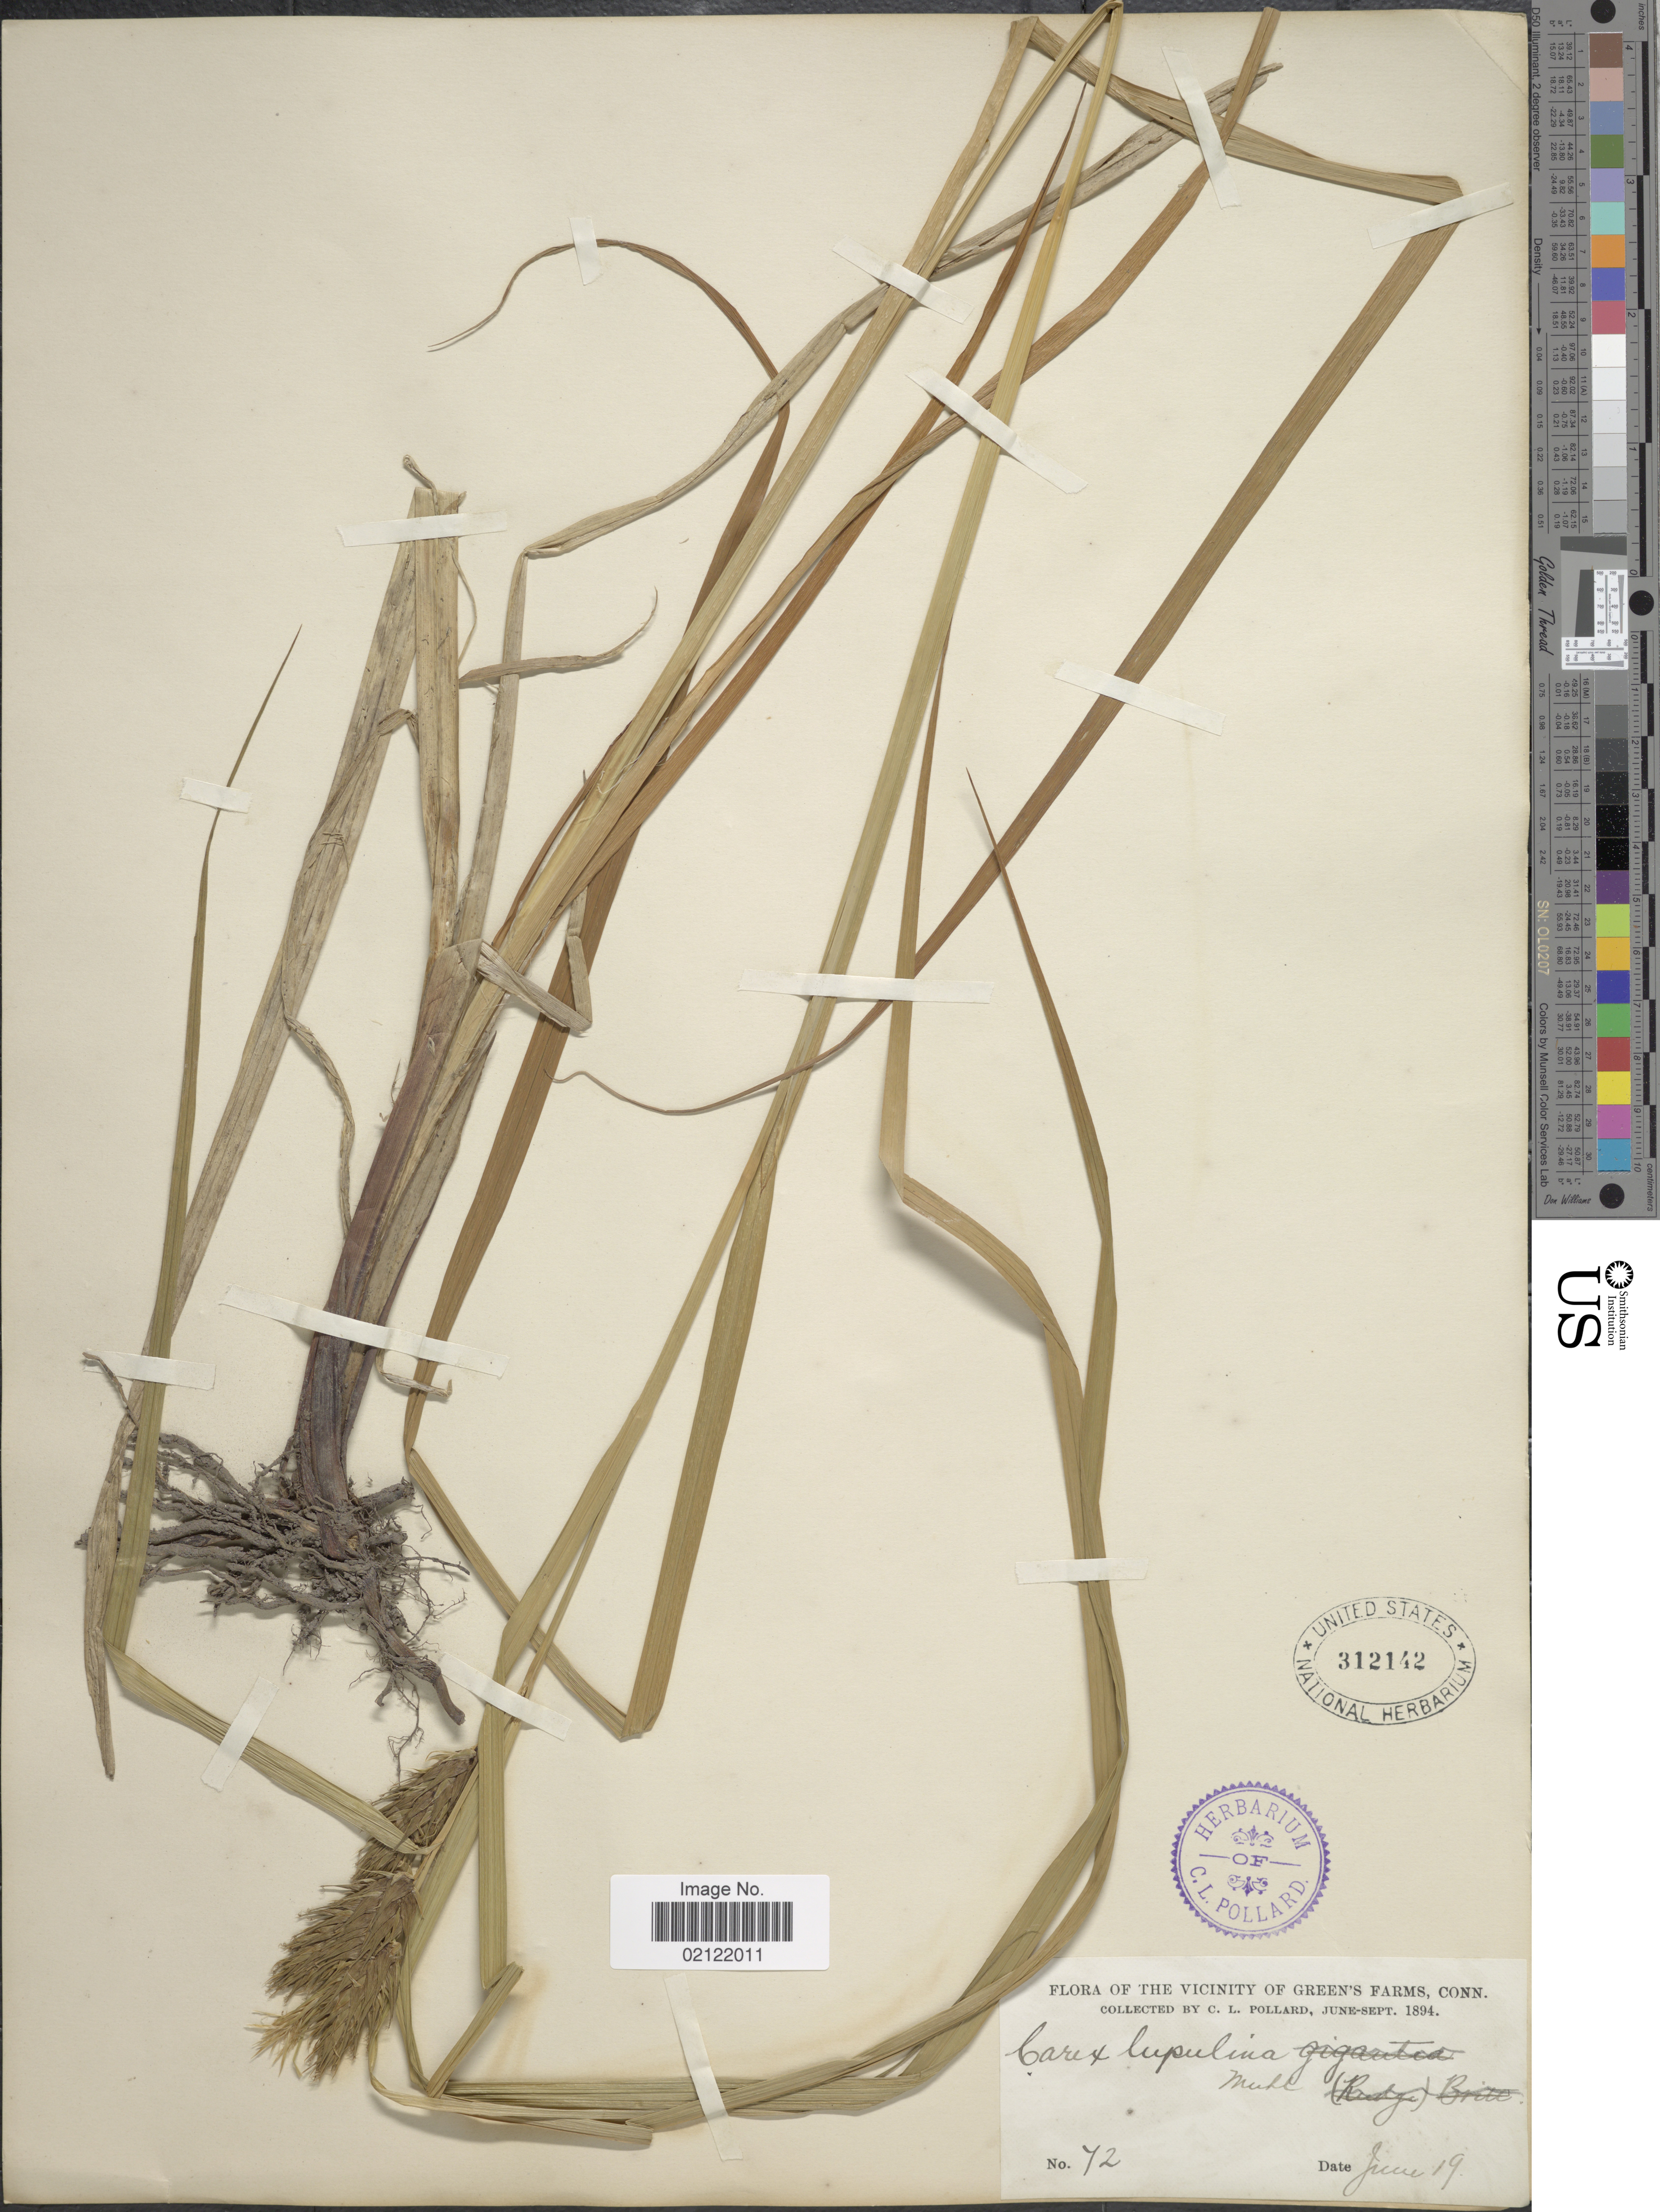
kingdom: Plantae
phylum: Tracheophyta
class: Liliopsida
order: Poales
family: Cyperaceae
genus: Carex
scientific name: Carex lupulina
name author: Muhl. ex Willd.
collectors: C. L. Pollard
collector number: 72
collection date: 1894-06-19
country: United States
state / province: Connecticut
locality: Vicinity of Green's Farms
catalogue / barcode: US 312142